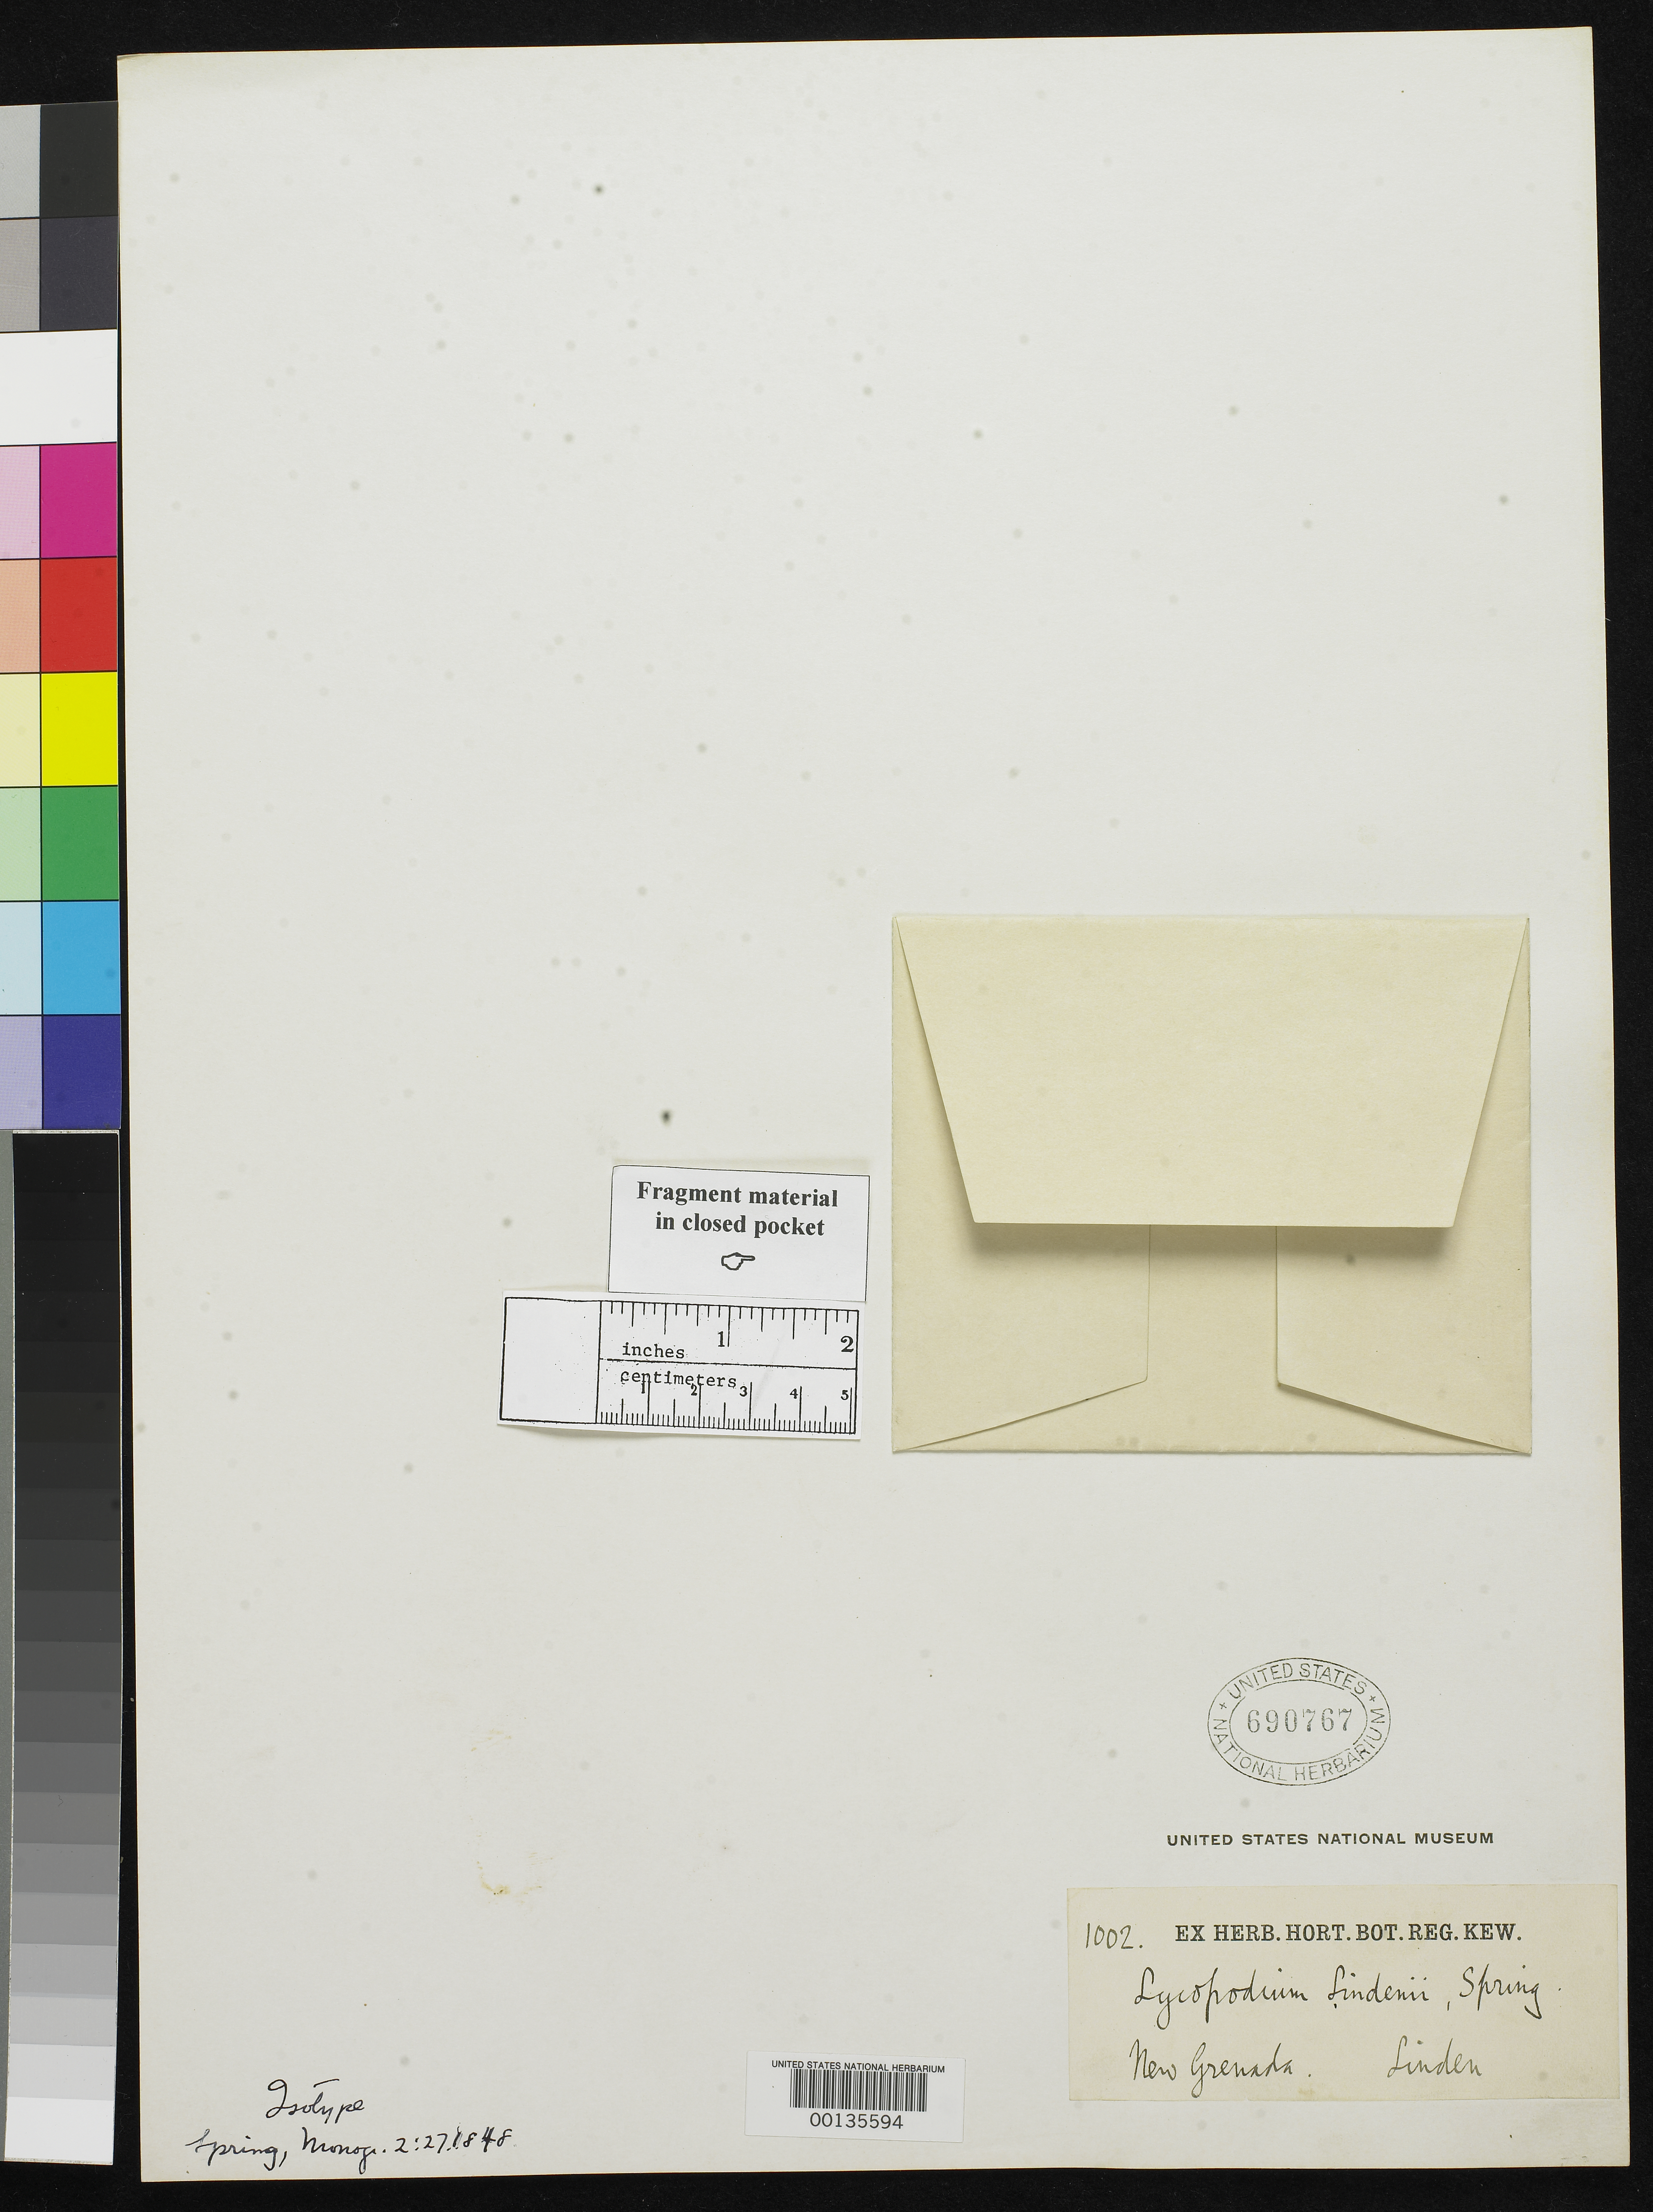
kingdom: Plantae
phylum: Tracheophyta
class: Lycopodiopsida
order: Lycopodiales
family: Lycopodiaceae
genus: Lycopodium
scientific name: Lycopodium lindenii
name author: Spring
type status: Type Collection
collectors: I. Linden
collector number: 1002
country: Colombia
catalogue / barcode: US 690767